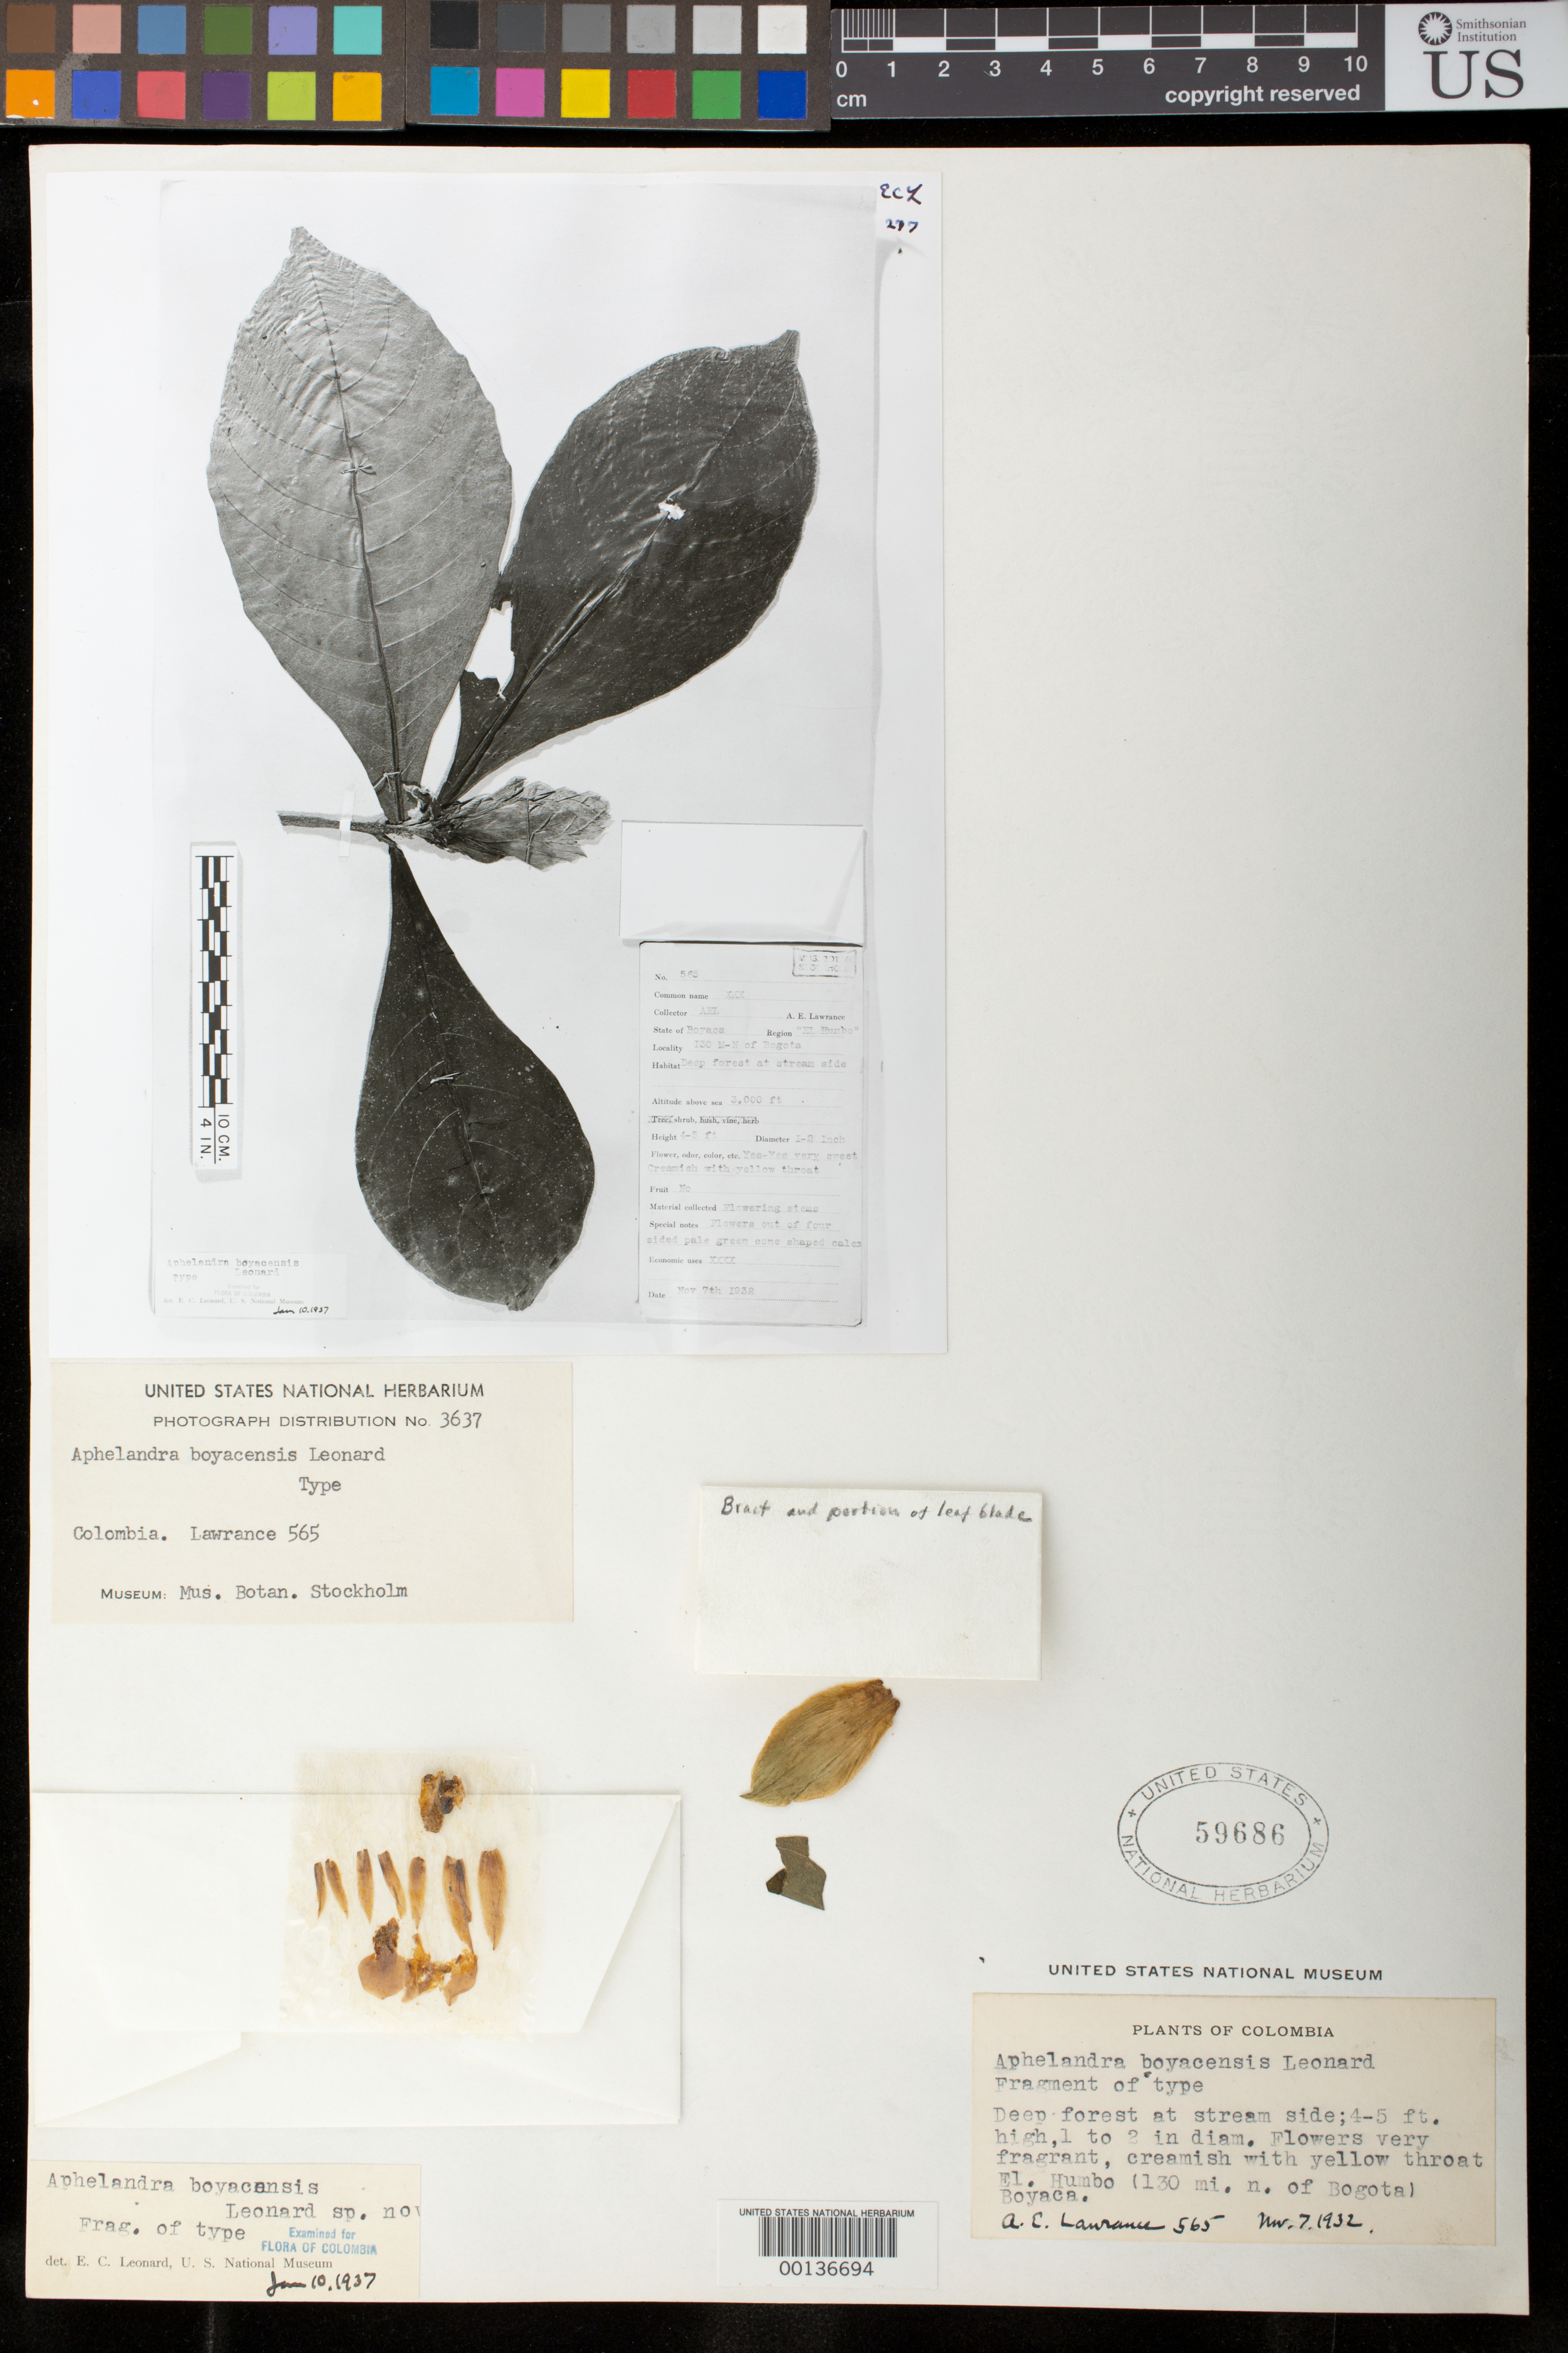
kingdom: Plantae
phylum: Tracheophyta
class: Magnoliopsida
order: Lamiales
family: Acanthaceae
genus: Aphelandra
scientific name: Aphelandra boyacensis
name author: Leonard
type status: Isotype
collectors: A. Lawrance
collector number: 565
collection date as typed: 07 Nov 1932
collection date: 1932-11-07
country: Colombia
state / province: Boyacá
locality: El hUmbo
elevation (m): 914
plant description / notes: Photograph and fragmentary material of (holo) type specimen ex herb. Stockholm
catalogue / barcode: US 59686